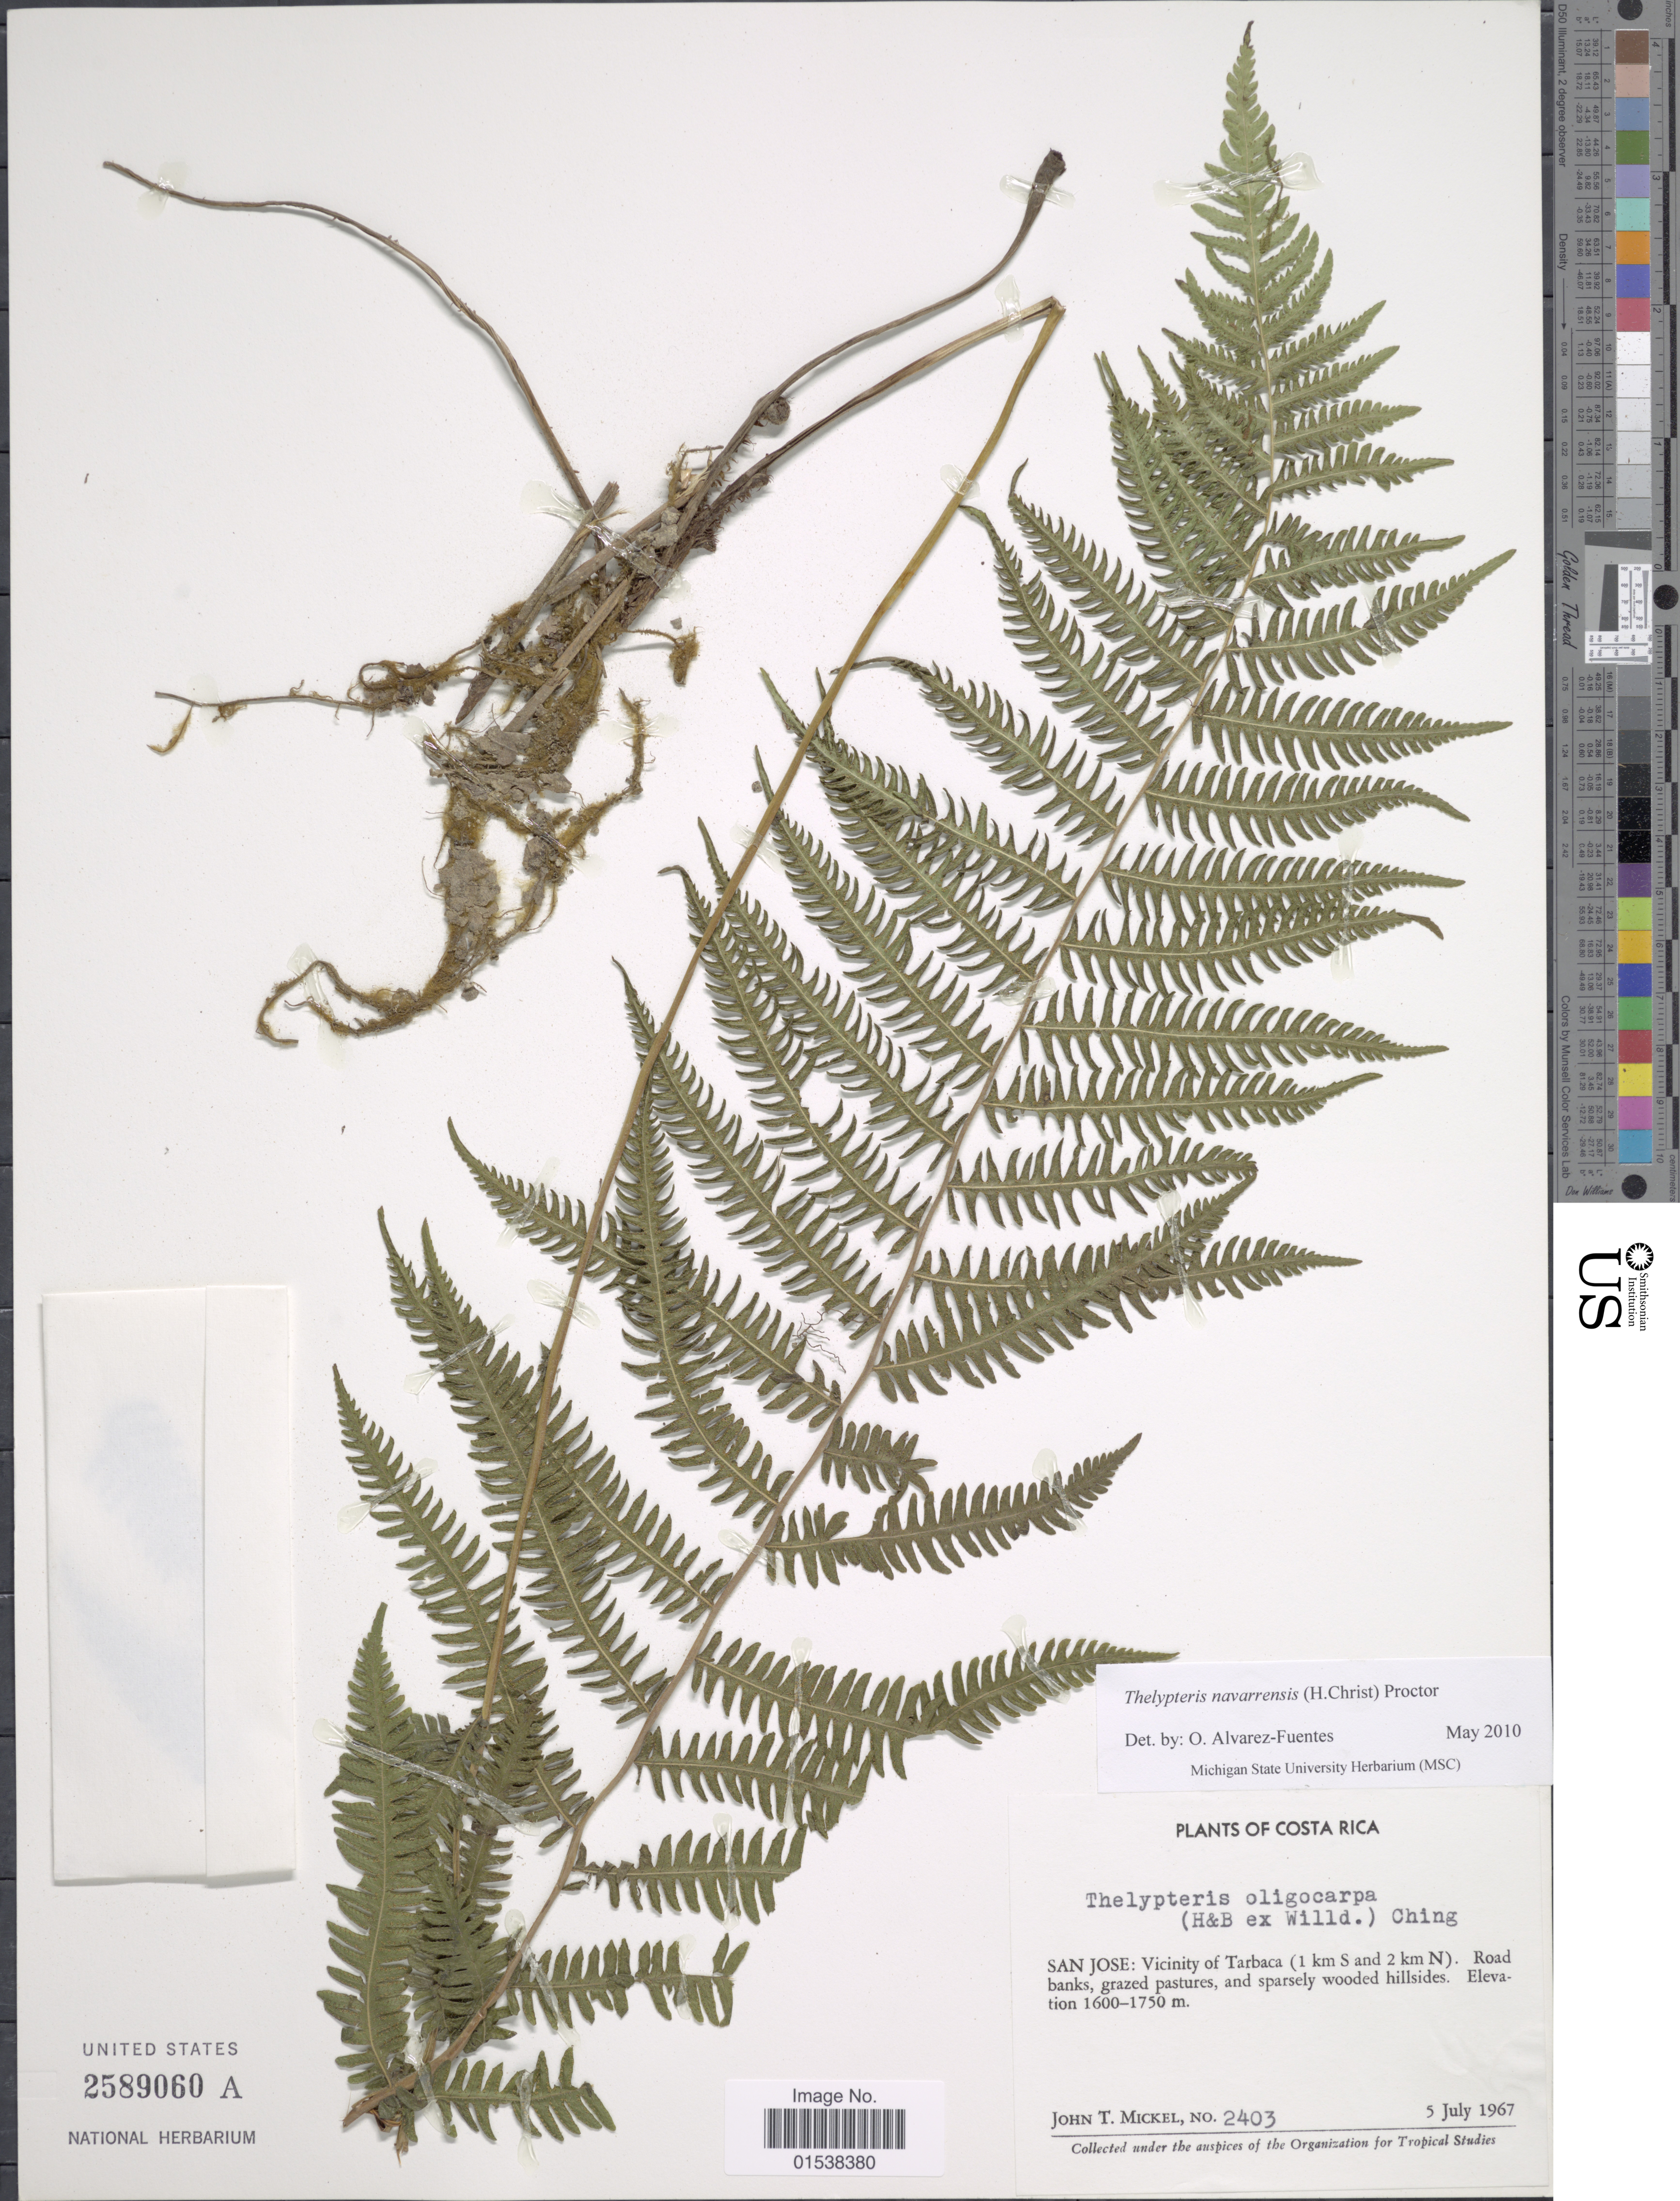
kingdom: Plantae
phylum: Tracheophyta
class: Polypodiopsida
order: Polypodiales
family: Thelypteridaceae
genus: Amauropelta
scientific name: Amauropelta navarrensis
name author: (C. Chr.) Pic. Serm.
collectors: J. T. Mickel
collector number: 2403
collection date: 1967-07-05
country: Costa Rica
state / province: San José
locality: San Jose: Vicinity of Tarbaca (1 km S and 2 km N)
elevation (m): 1600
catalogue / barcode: US 2589060A